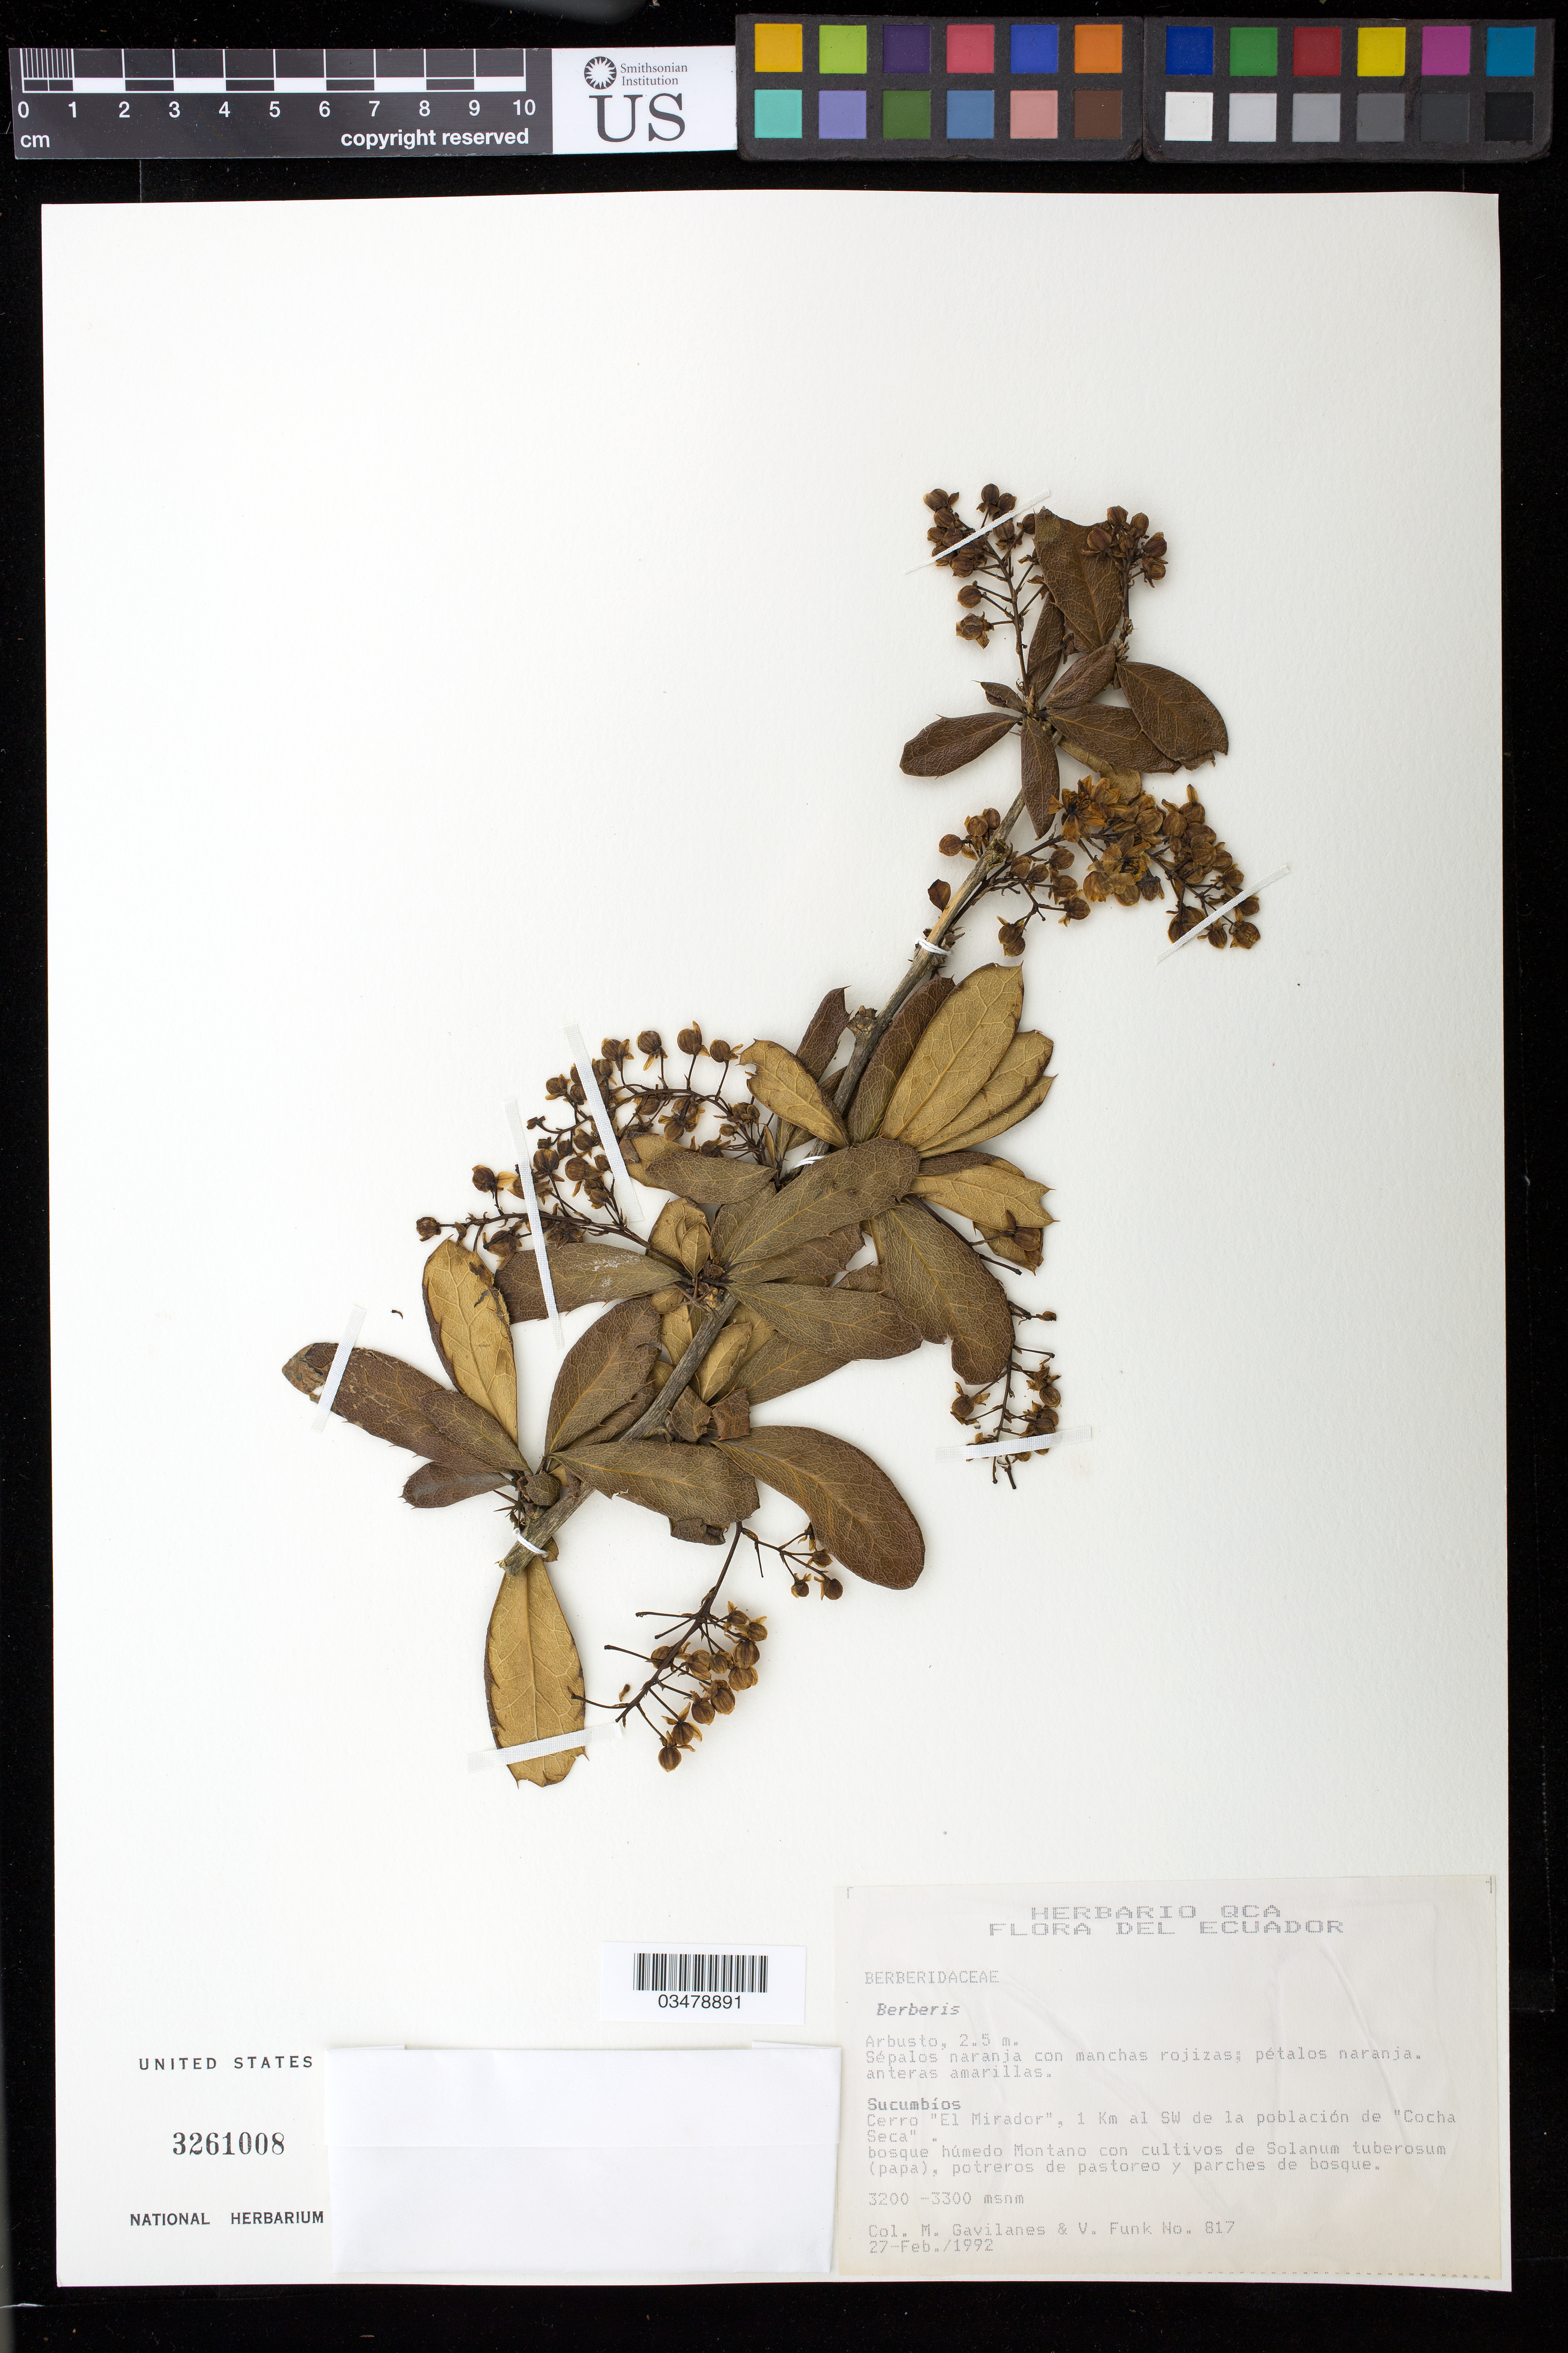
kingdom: Plantae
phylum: Tracheophyta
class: Magnoliopsida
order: Ranunculales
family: Berberidaceae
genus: Berberis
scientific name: Berberis sp.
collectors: M. Gavilanes & V. Funk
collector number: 817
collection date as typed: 27 Feb 1992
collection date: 1992-02-27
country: Ecuador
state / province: Sucumbíos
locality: Cerro "El Mirador", 1 km al SW de la población de "Cocha Seca"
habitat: Bosque humbedo Montano con cultivos de Solanum tuberosum (papa).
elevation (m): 3200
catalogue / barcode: US 3261008